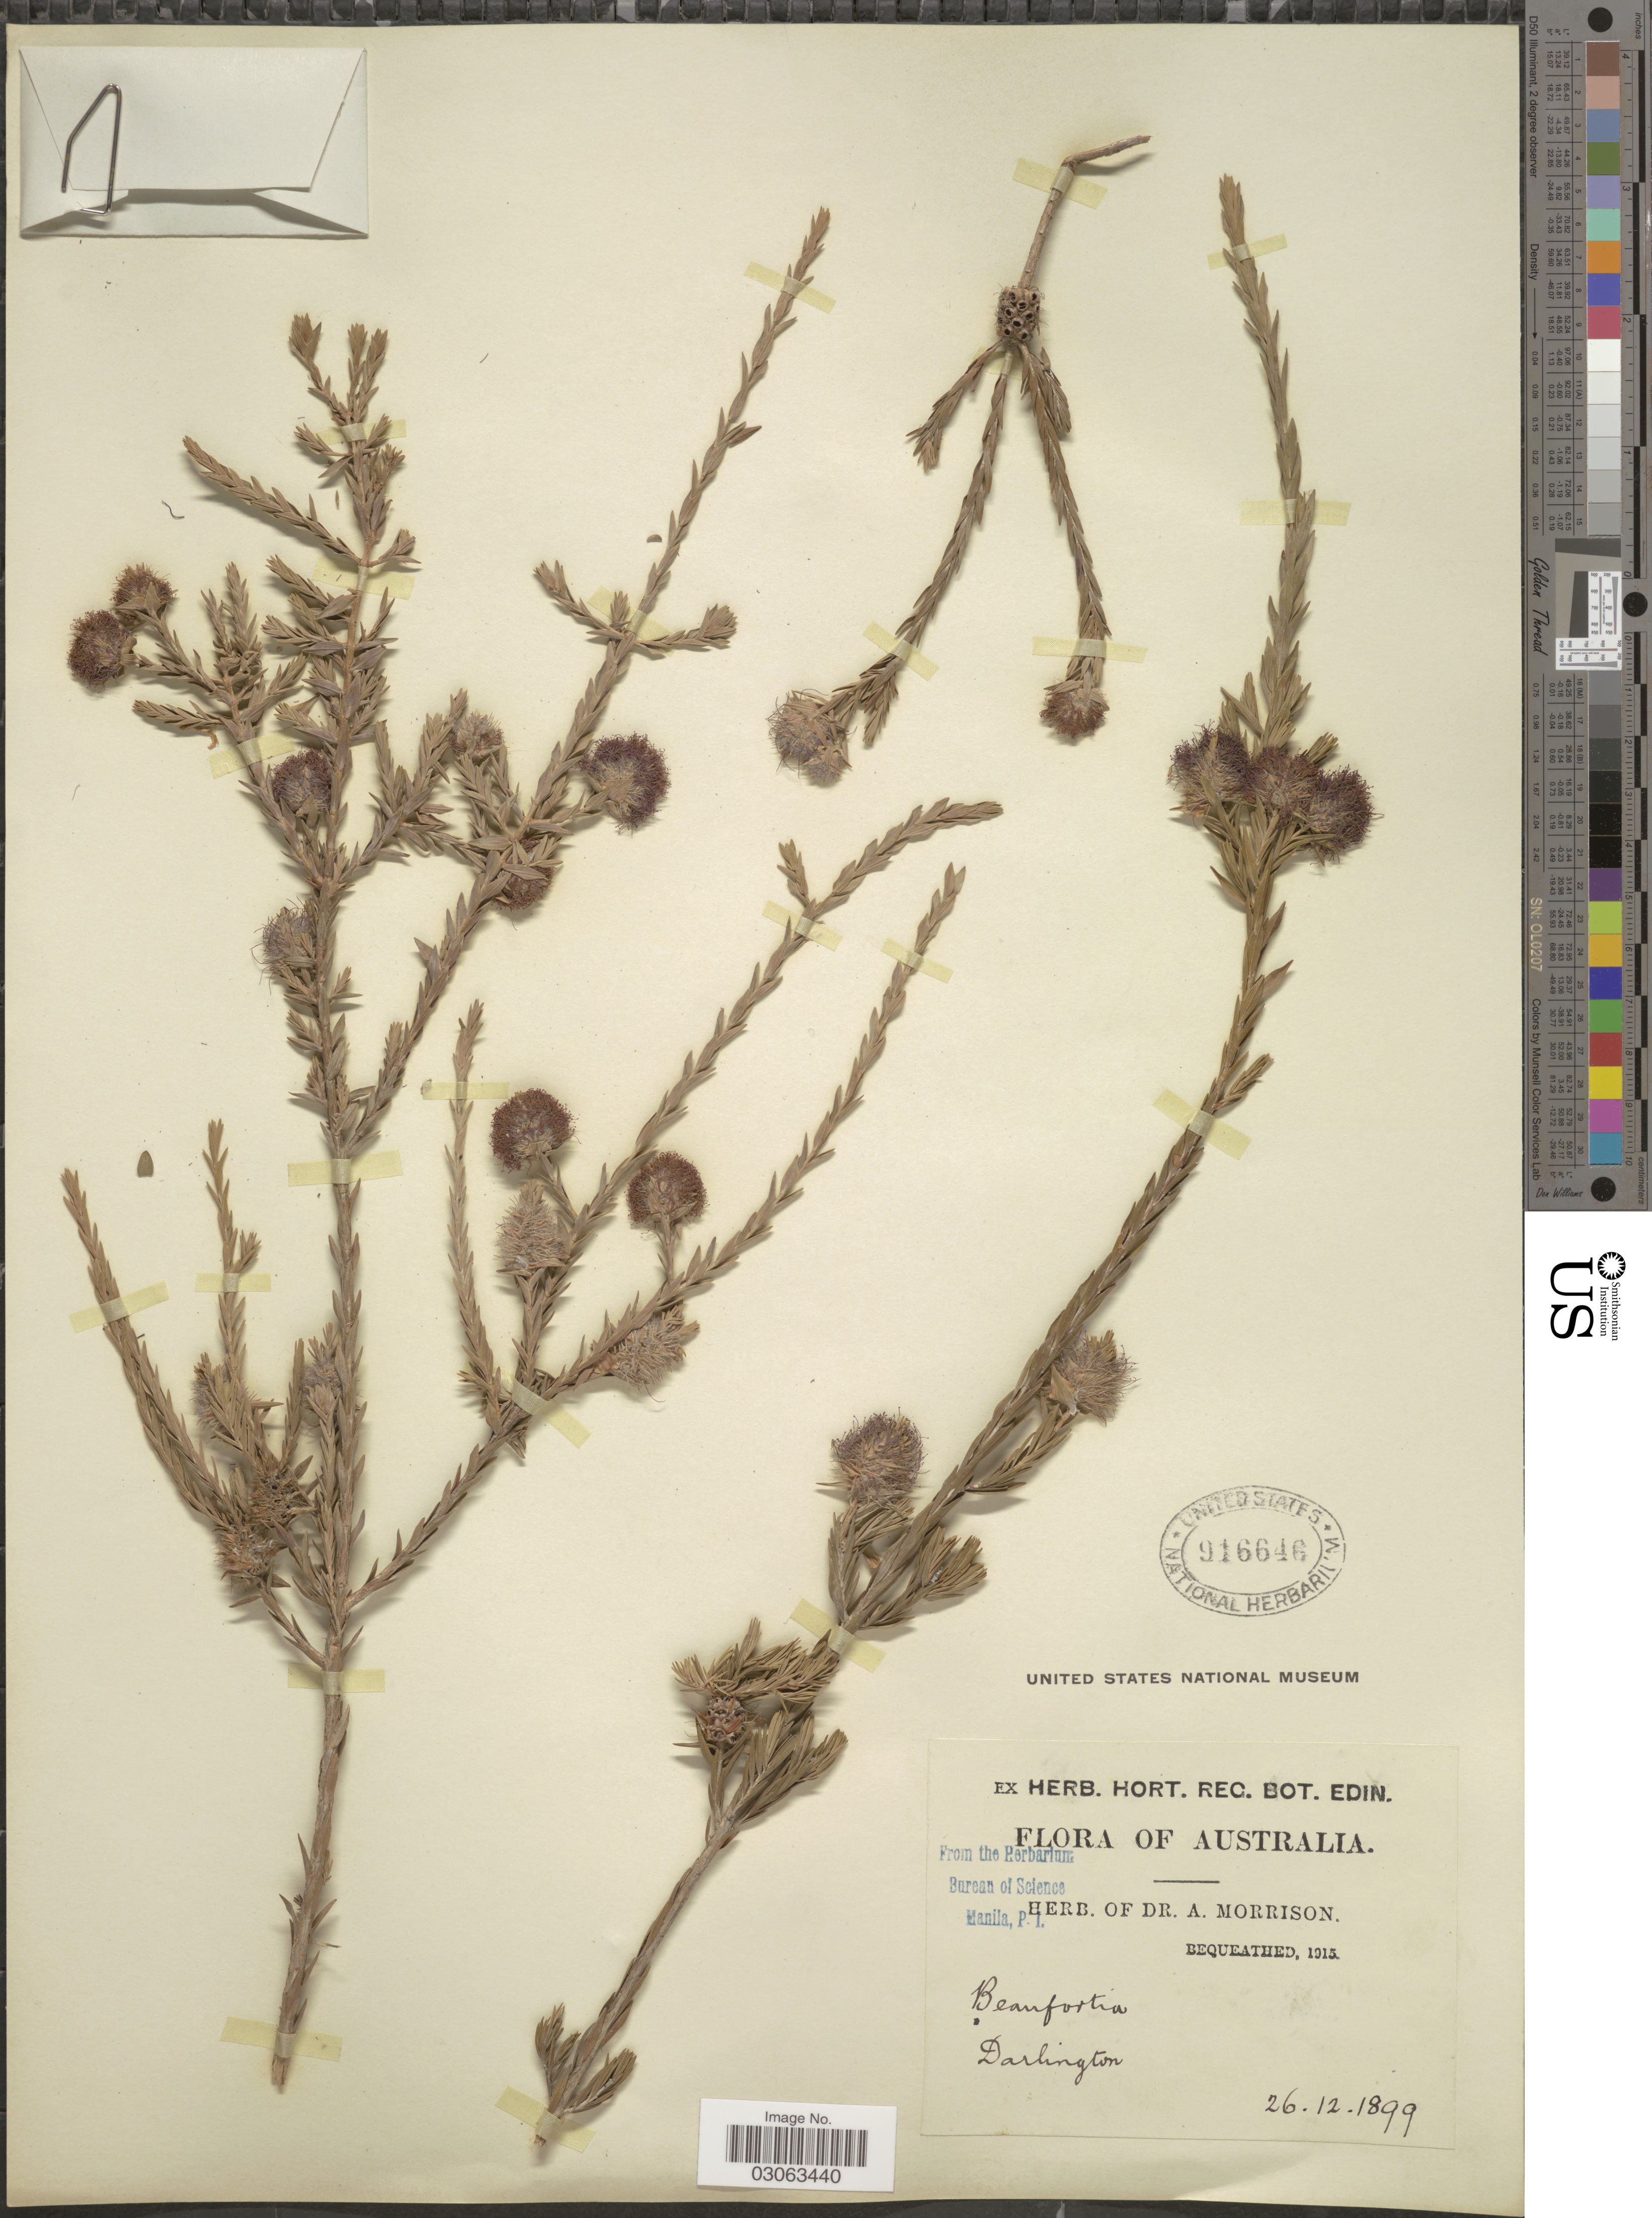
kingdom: Plantae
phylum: Tracheophyta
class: Magnoliopsida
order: Myrtales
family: Myrtaceae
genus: Beaufortia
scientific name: Beaufortia sp.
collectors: ex herb. Dr. A. Morrison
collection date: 1899-12-26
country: Australia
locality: Darlington.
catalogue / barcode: US 916646